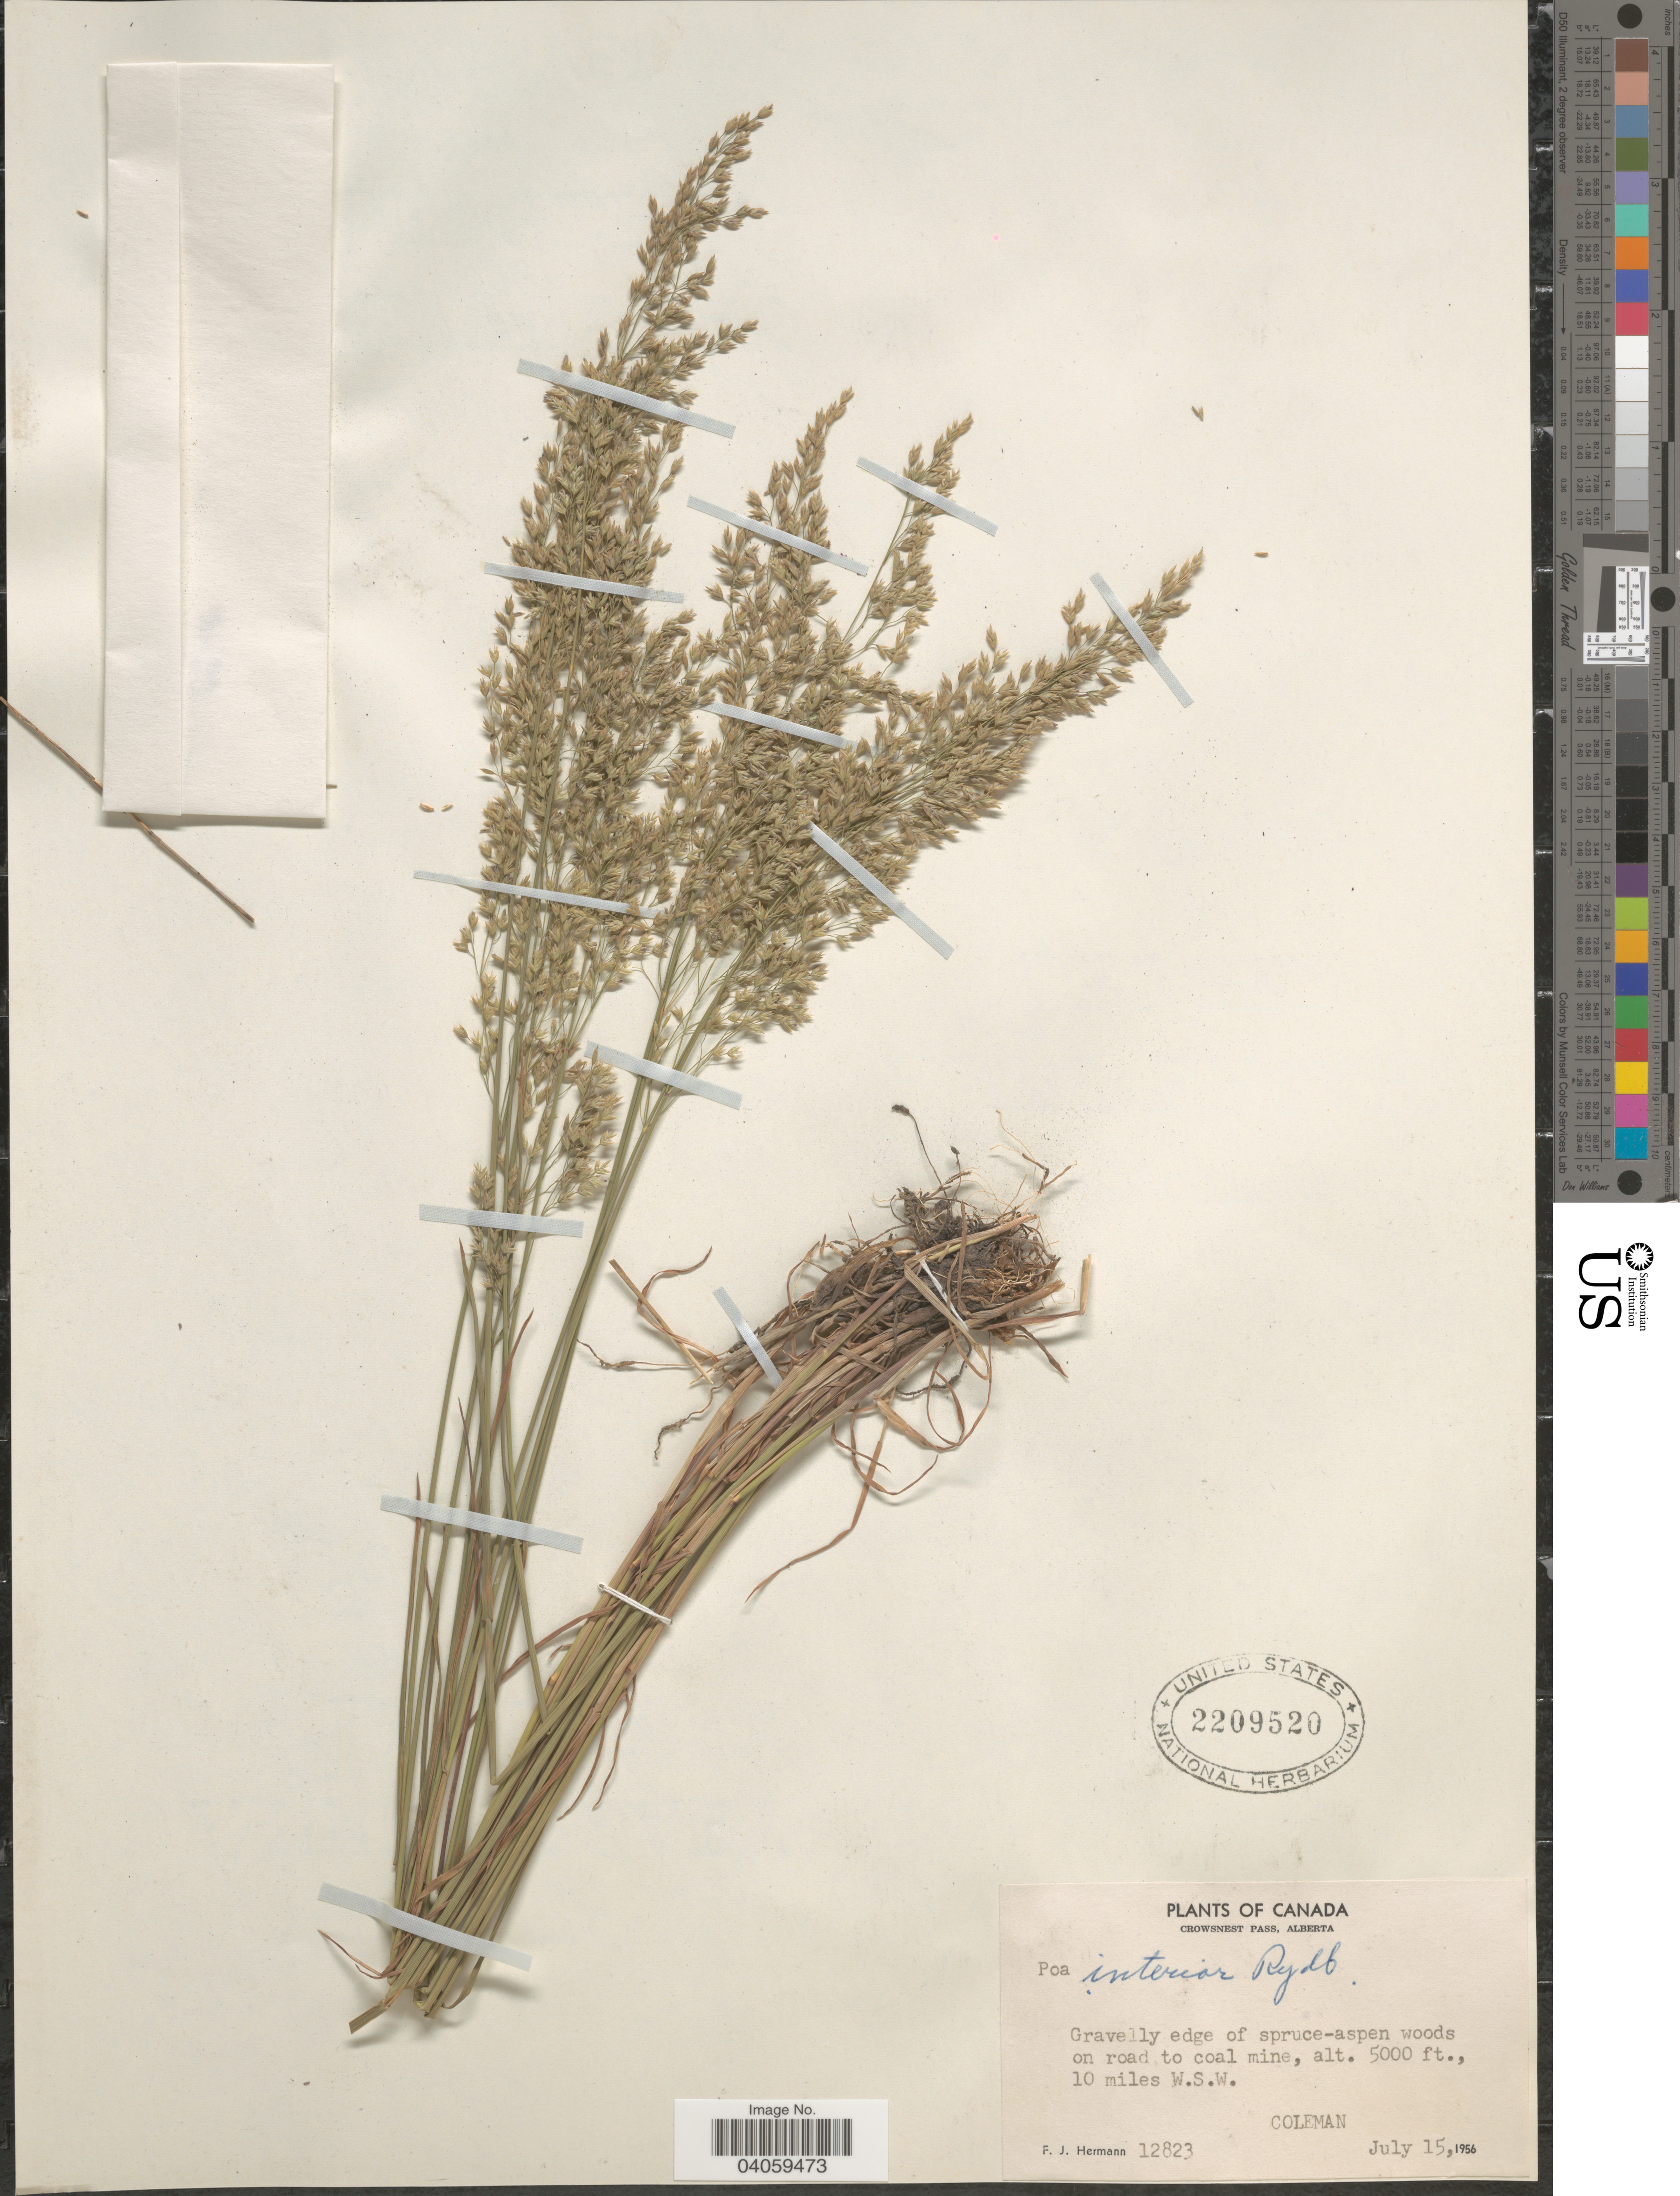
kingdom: Plantae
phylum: Tracheophyta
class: Liliopsida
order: Poales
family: Poaceae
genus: Poa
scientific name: Poa interior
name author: Rydb.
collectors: F. J. Hermann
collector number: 12823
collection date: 1956-07-15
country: Canada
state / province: Alberta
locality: Crowsnest Pass. Gravelly edge of spruce-aspen woods on road to coal mine, 10 miles W.S.W. Coleman.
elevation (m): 1524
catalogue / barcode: US 2209520